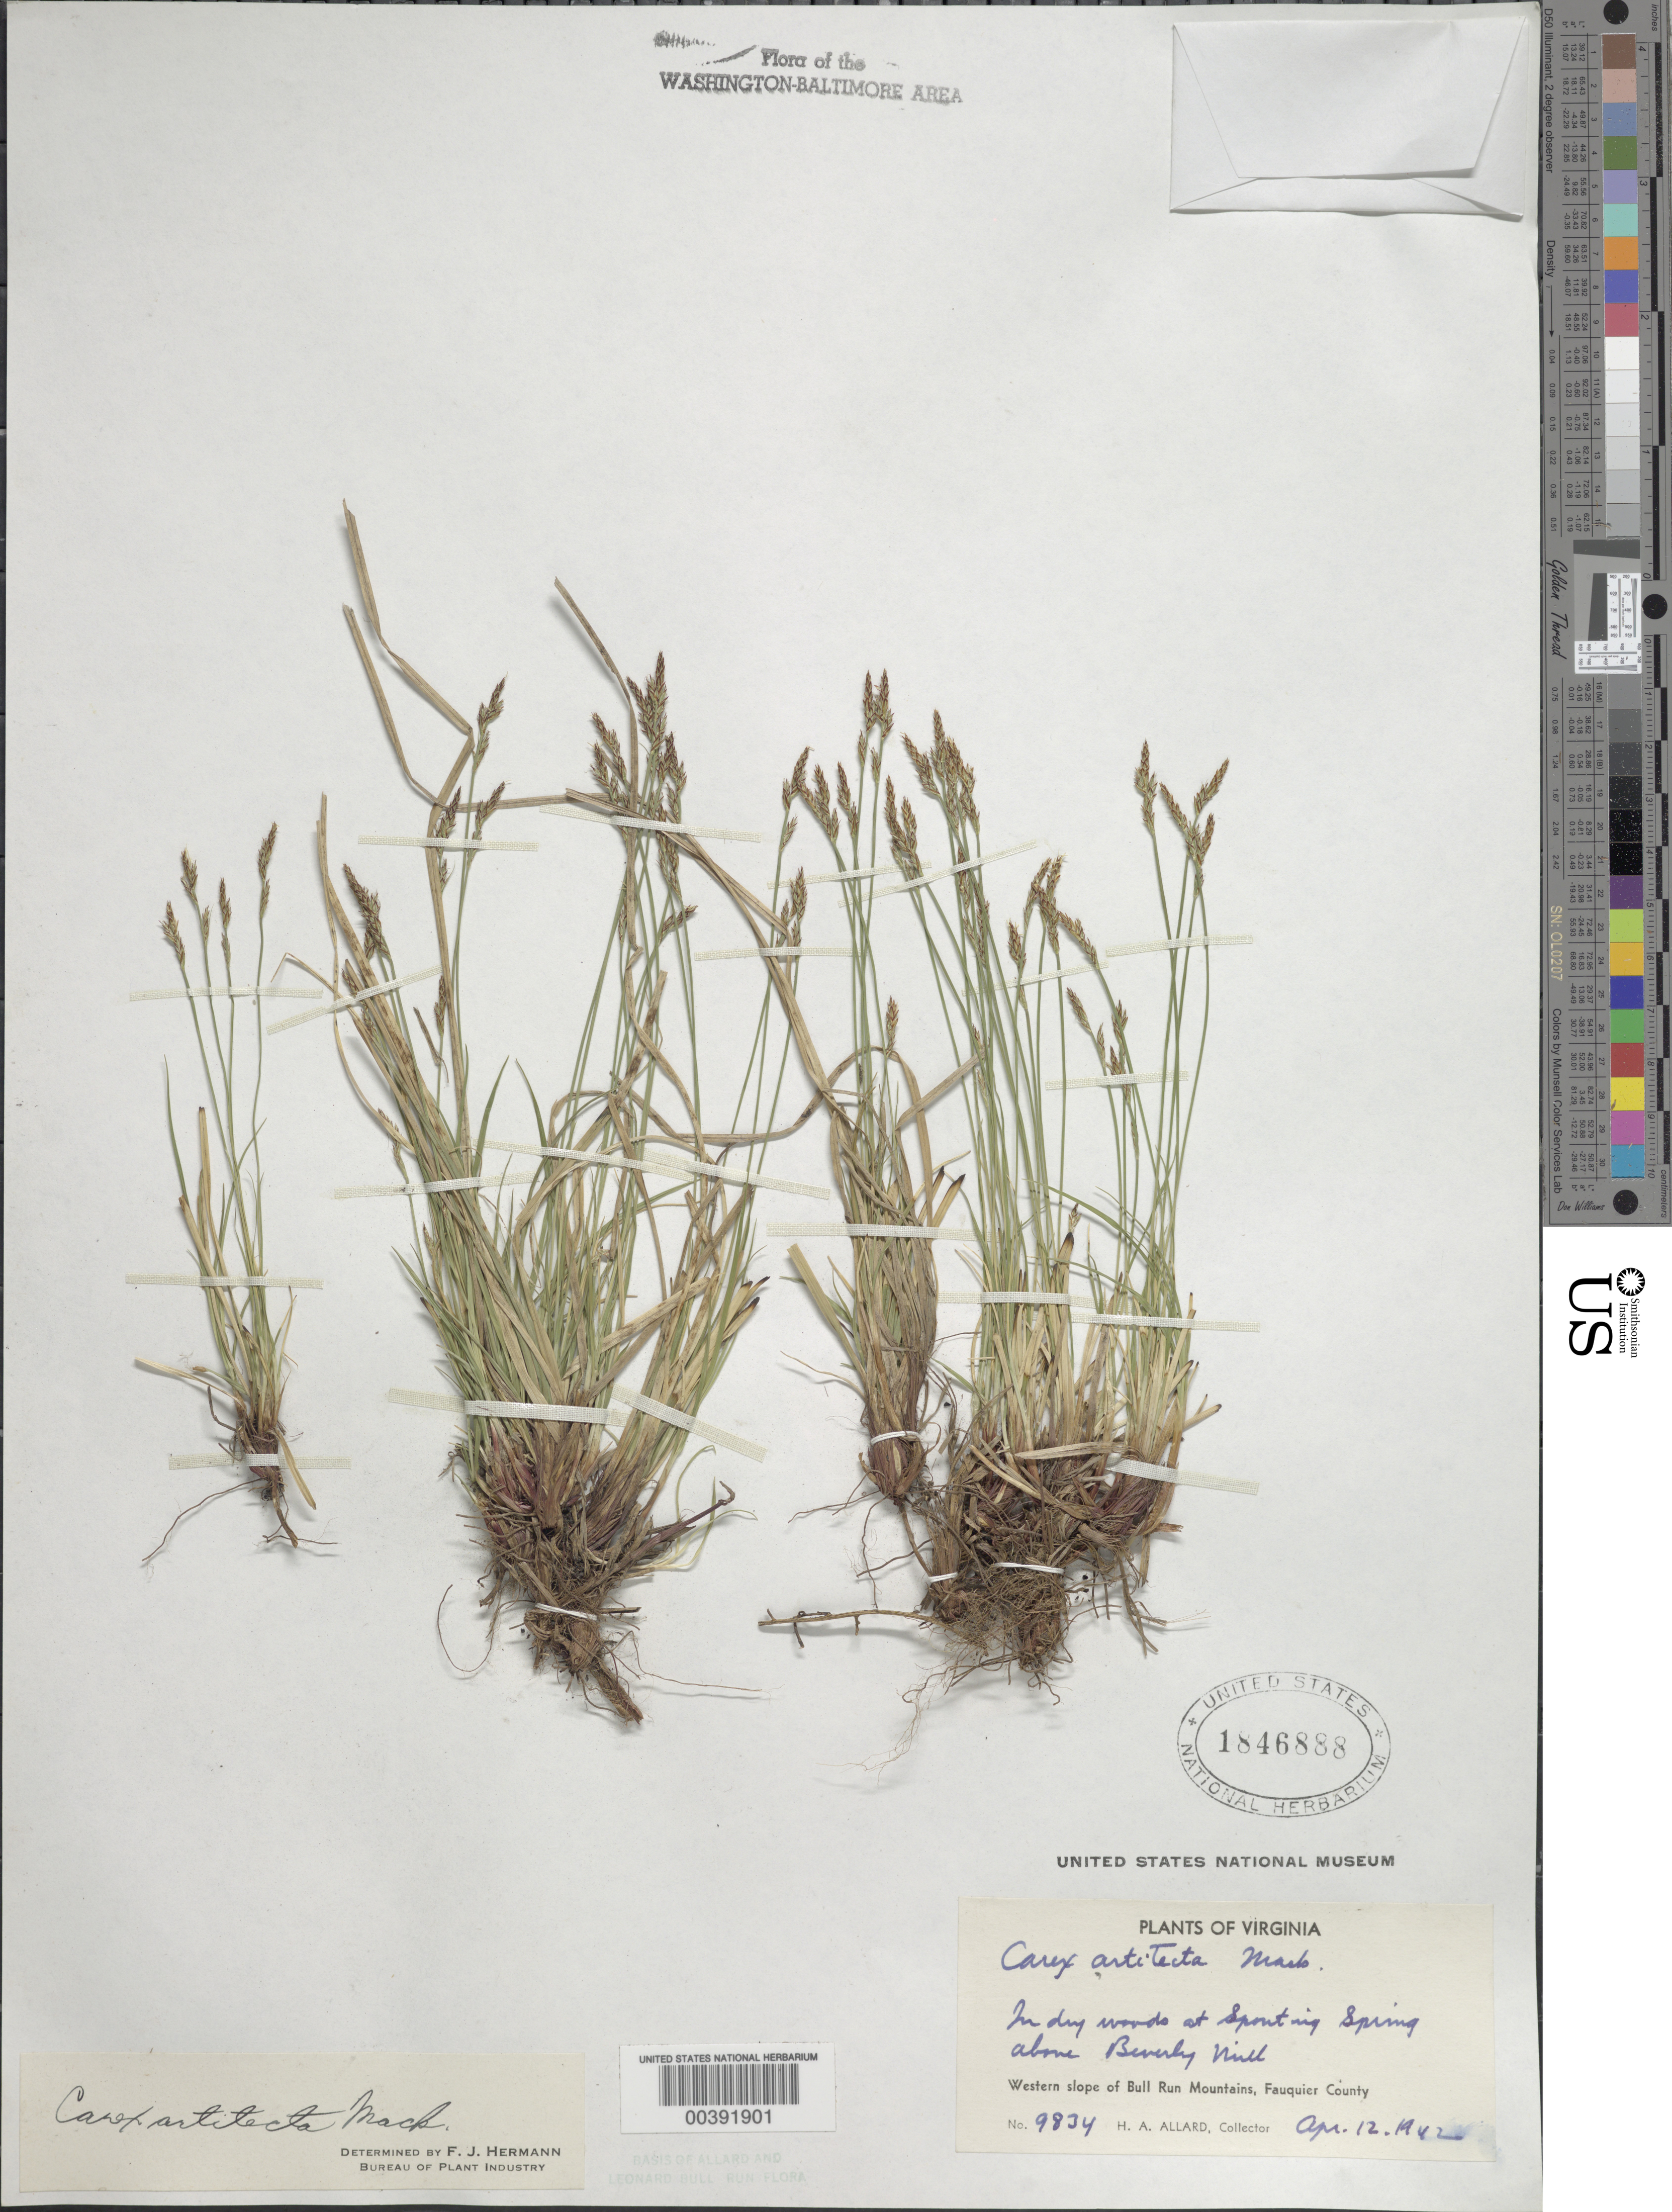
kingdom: Plantae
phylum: Tracheophyta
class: Liliopsida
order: Poales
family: Cyperaceae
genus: Carex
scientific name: Carex albicans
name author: Willd. ex Spreng.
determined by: Shetler, Stanwyn G., (US), NMNH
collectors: H. A. Allard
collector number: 9834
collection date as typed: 12 Apr 1942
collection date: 1942-04-12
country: United States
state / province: Virginia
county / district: Fauquier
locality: Spouting Spring, above Beverley Mill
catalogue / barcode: US 1846888